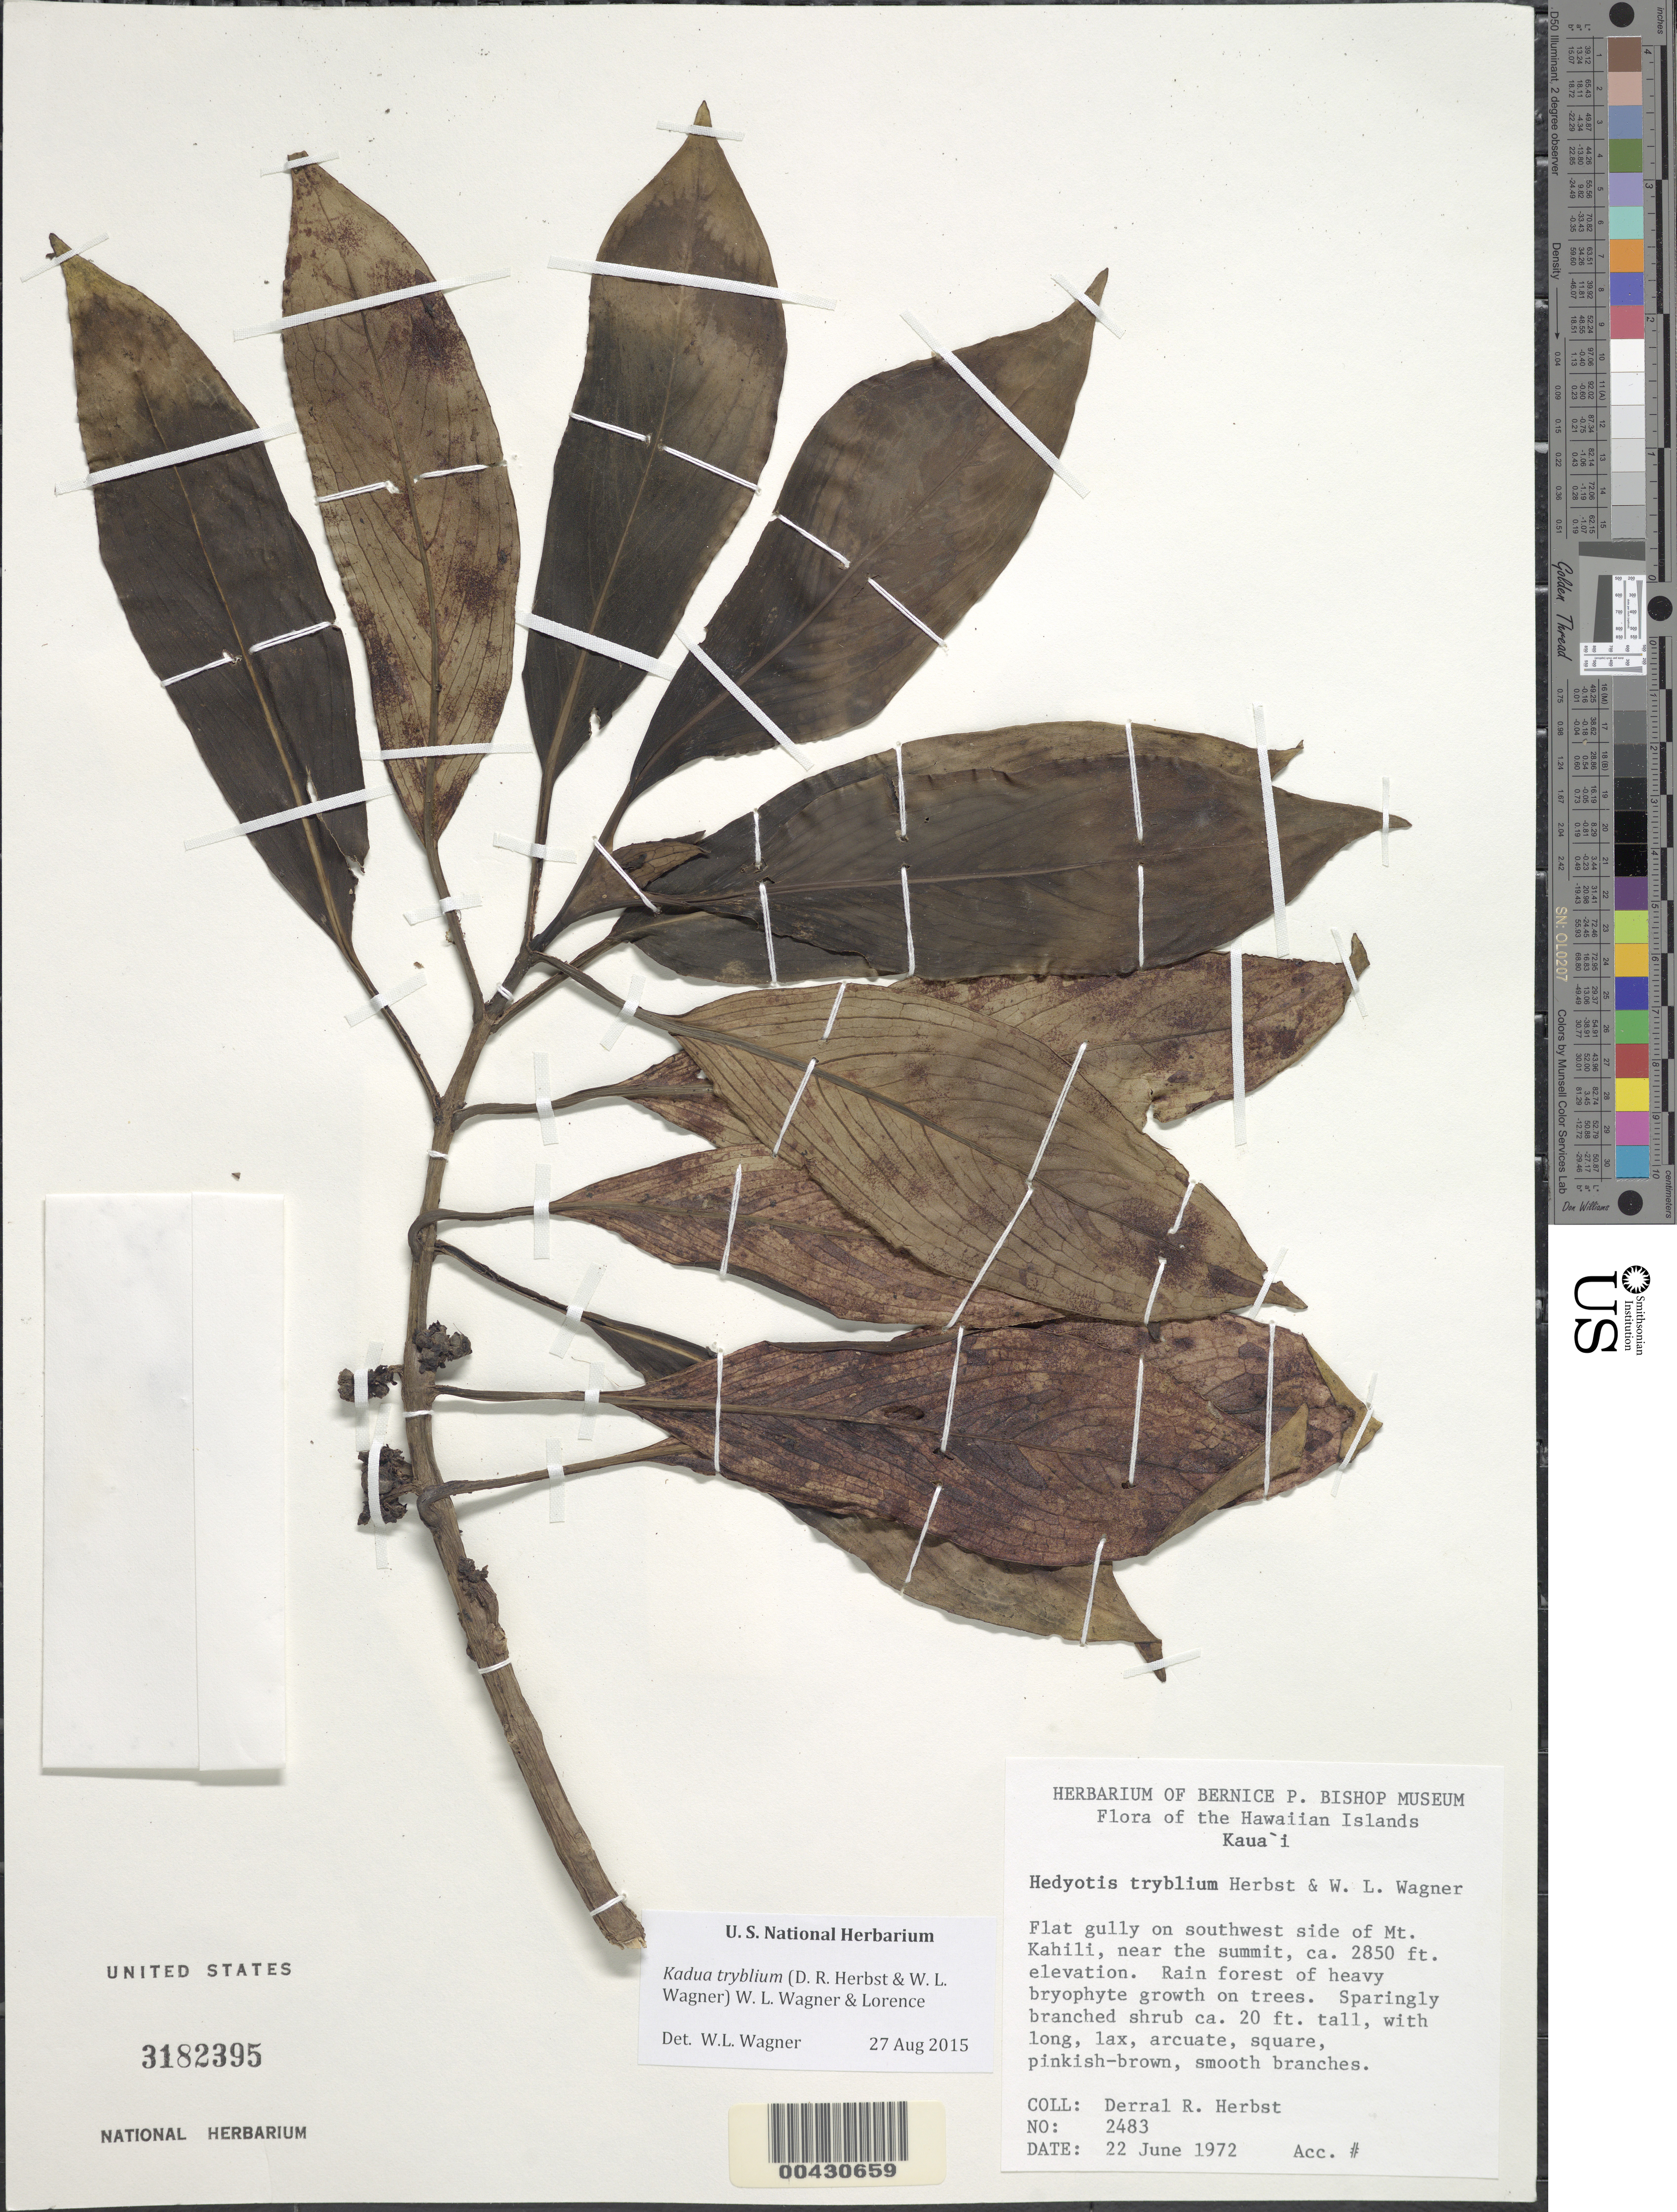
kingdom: Plantae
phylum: Tracheophyta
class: Magnoliopsida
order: Gentianales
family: Rubiaceae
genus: Kadua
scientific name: Kadua tryblium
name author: (D.R. Herbst & W.L. Wagner) W.L. Wagner & Lorence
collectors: D. R. Herbst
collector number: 2483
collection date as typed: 22 Jun 1972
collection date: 1972-06-22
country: United States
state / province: Hawaii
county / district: Kauai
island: Kaua'i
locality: Flat gully on southwest side of Mount Kahili, near the summit.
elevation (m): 869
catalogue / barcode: US 3182395